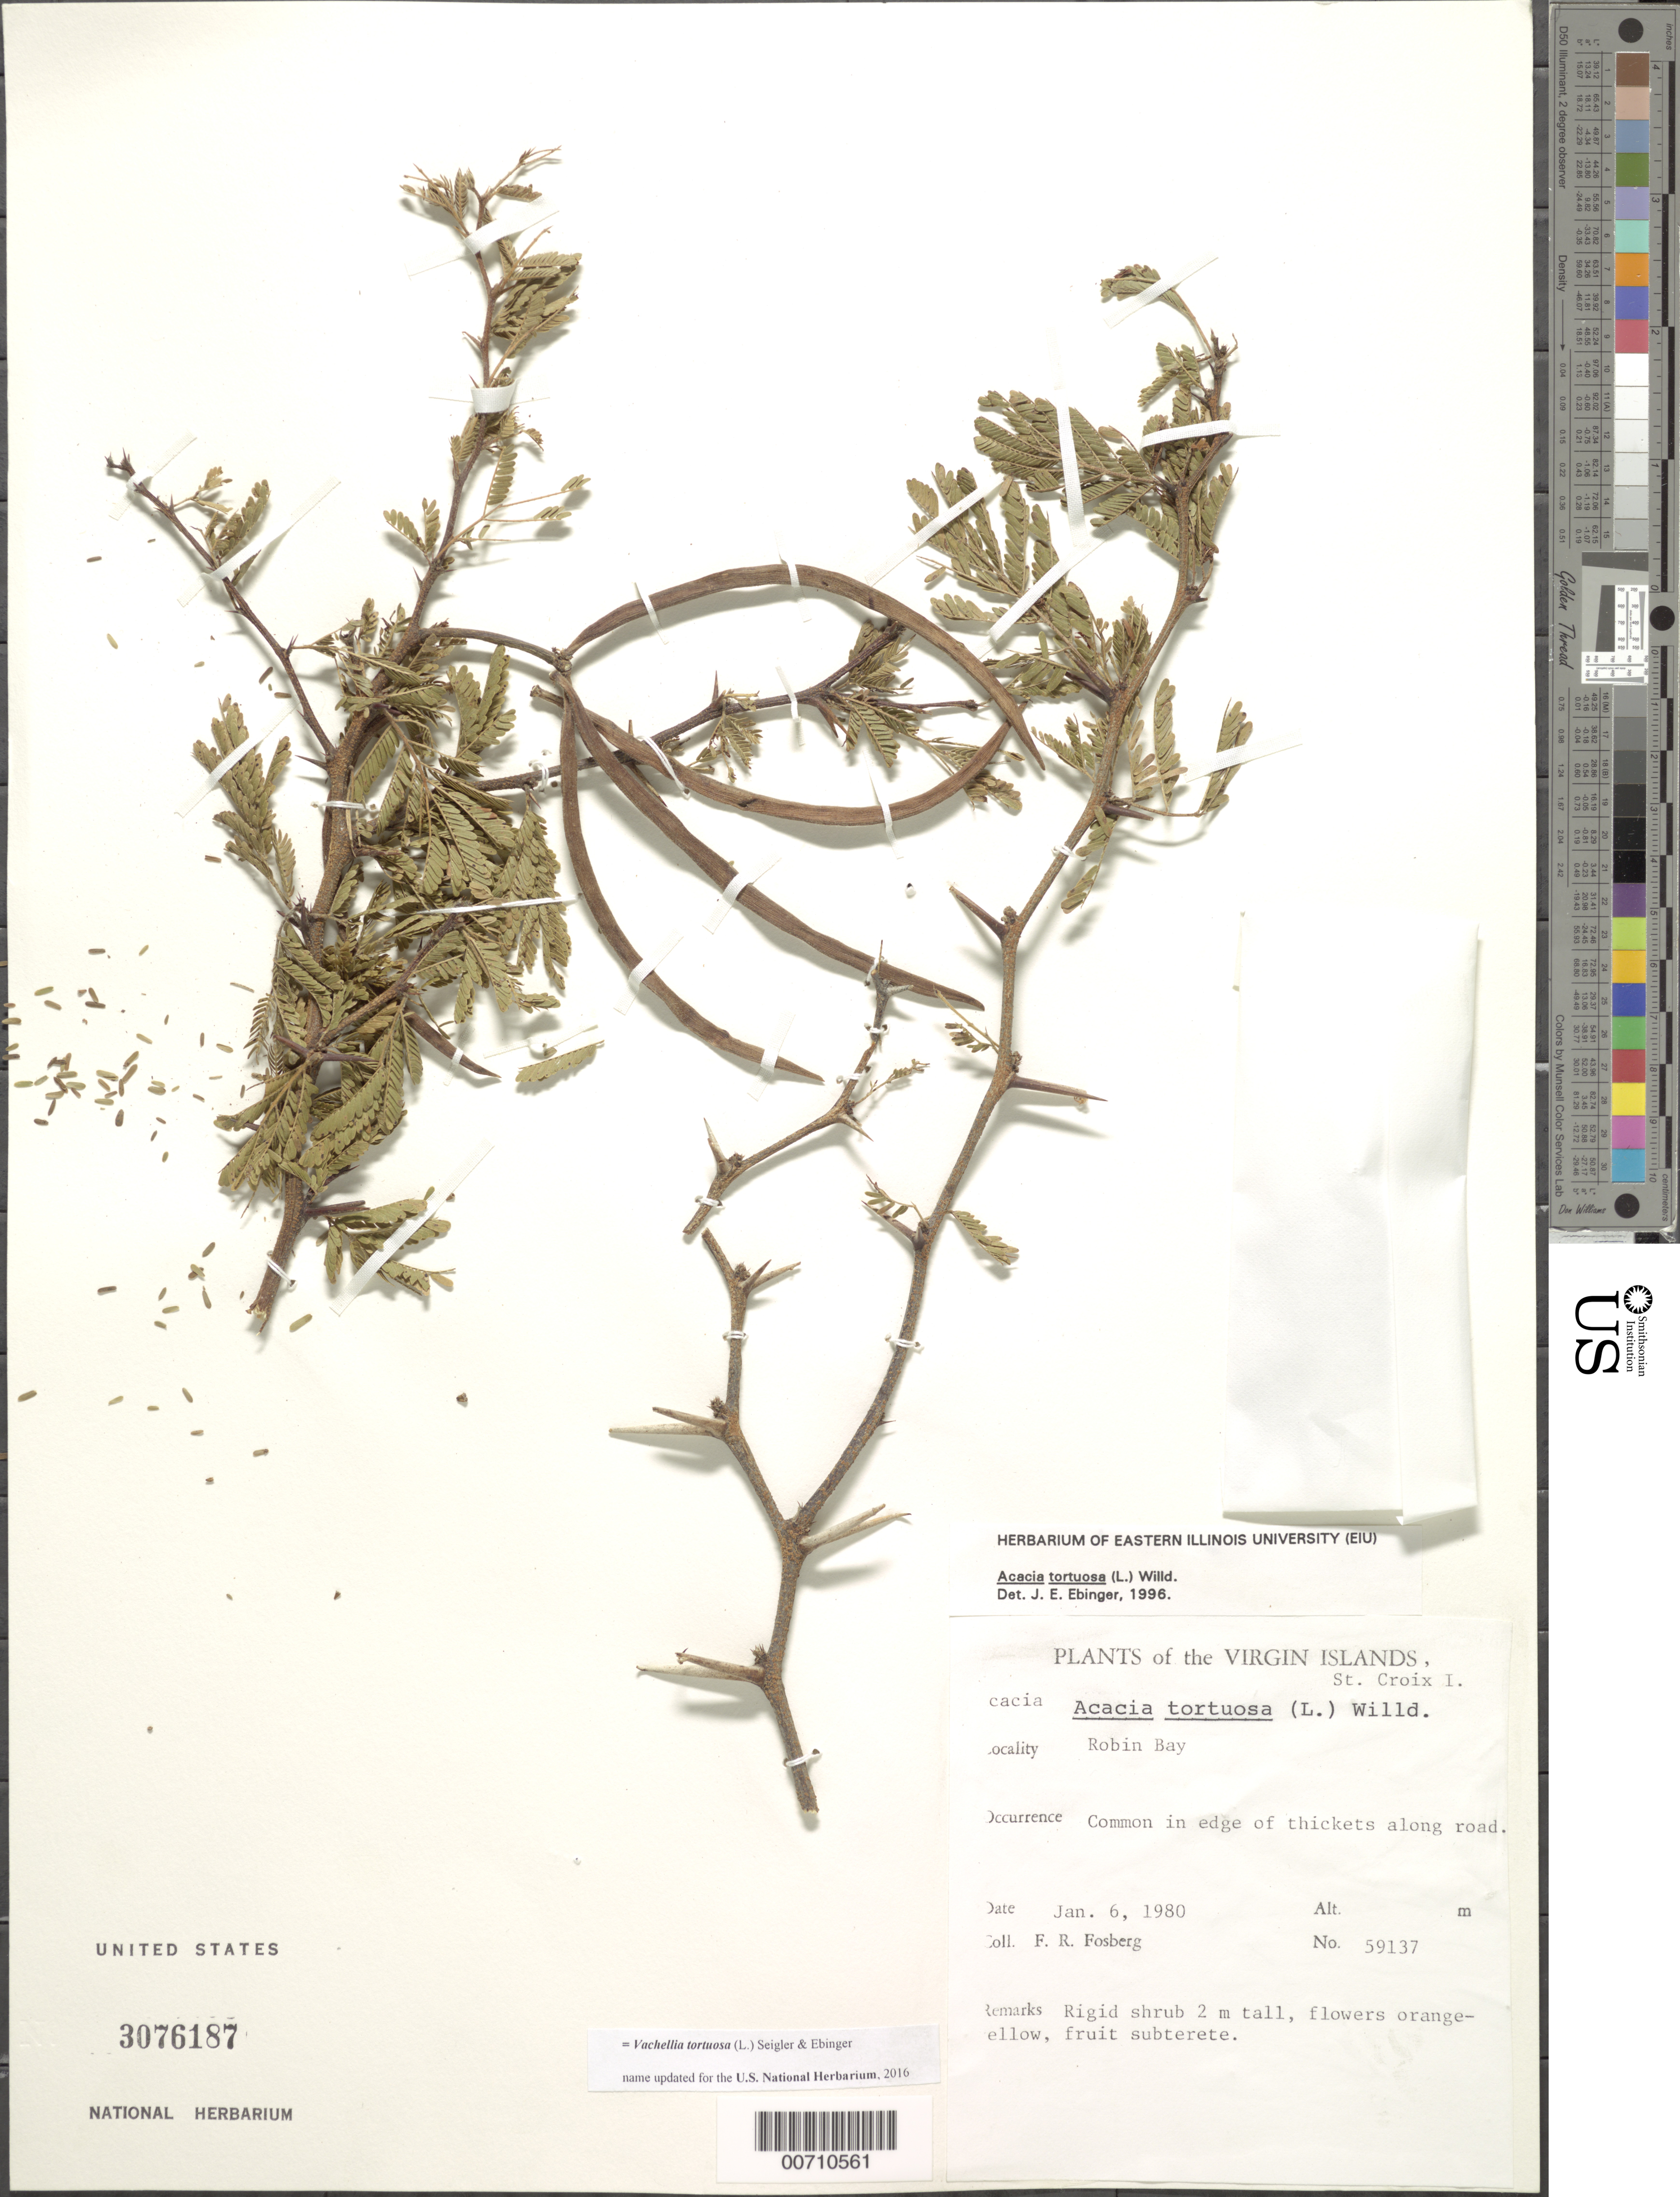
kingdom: Plantae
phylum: Tracheophyta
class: Magnoliopsida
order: Fabales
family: Fabaceae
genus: Vachellia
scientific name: Vachellia tortuosa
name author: (L.) Seigler & Ebinger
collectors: F. R. Fosberg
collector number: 59137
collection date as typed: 06 Jan 1980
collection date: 1980-01-06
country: U.S. Virgin Islands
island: St. Croix Island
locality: Robin Bay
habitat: In edge of thickets along road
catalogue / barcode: US 3076187